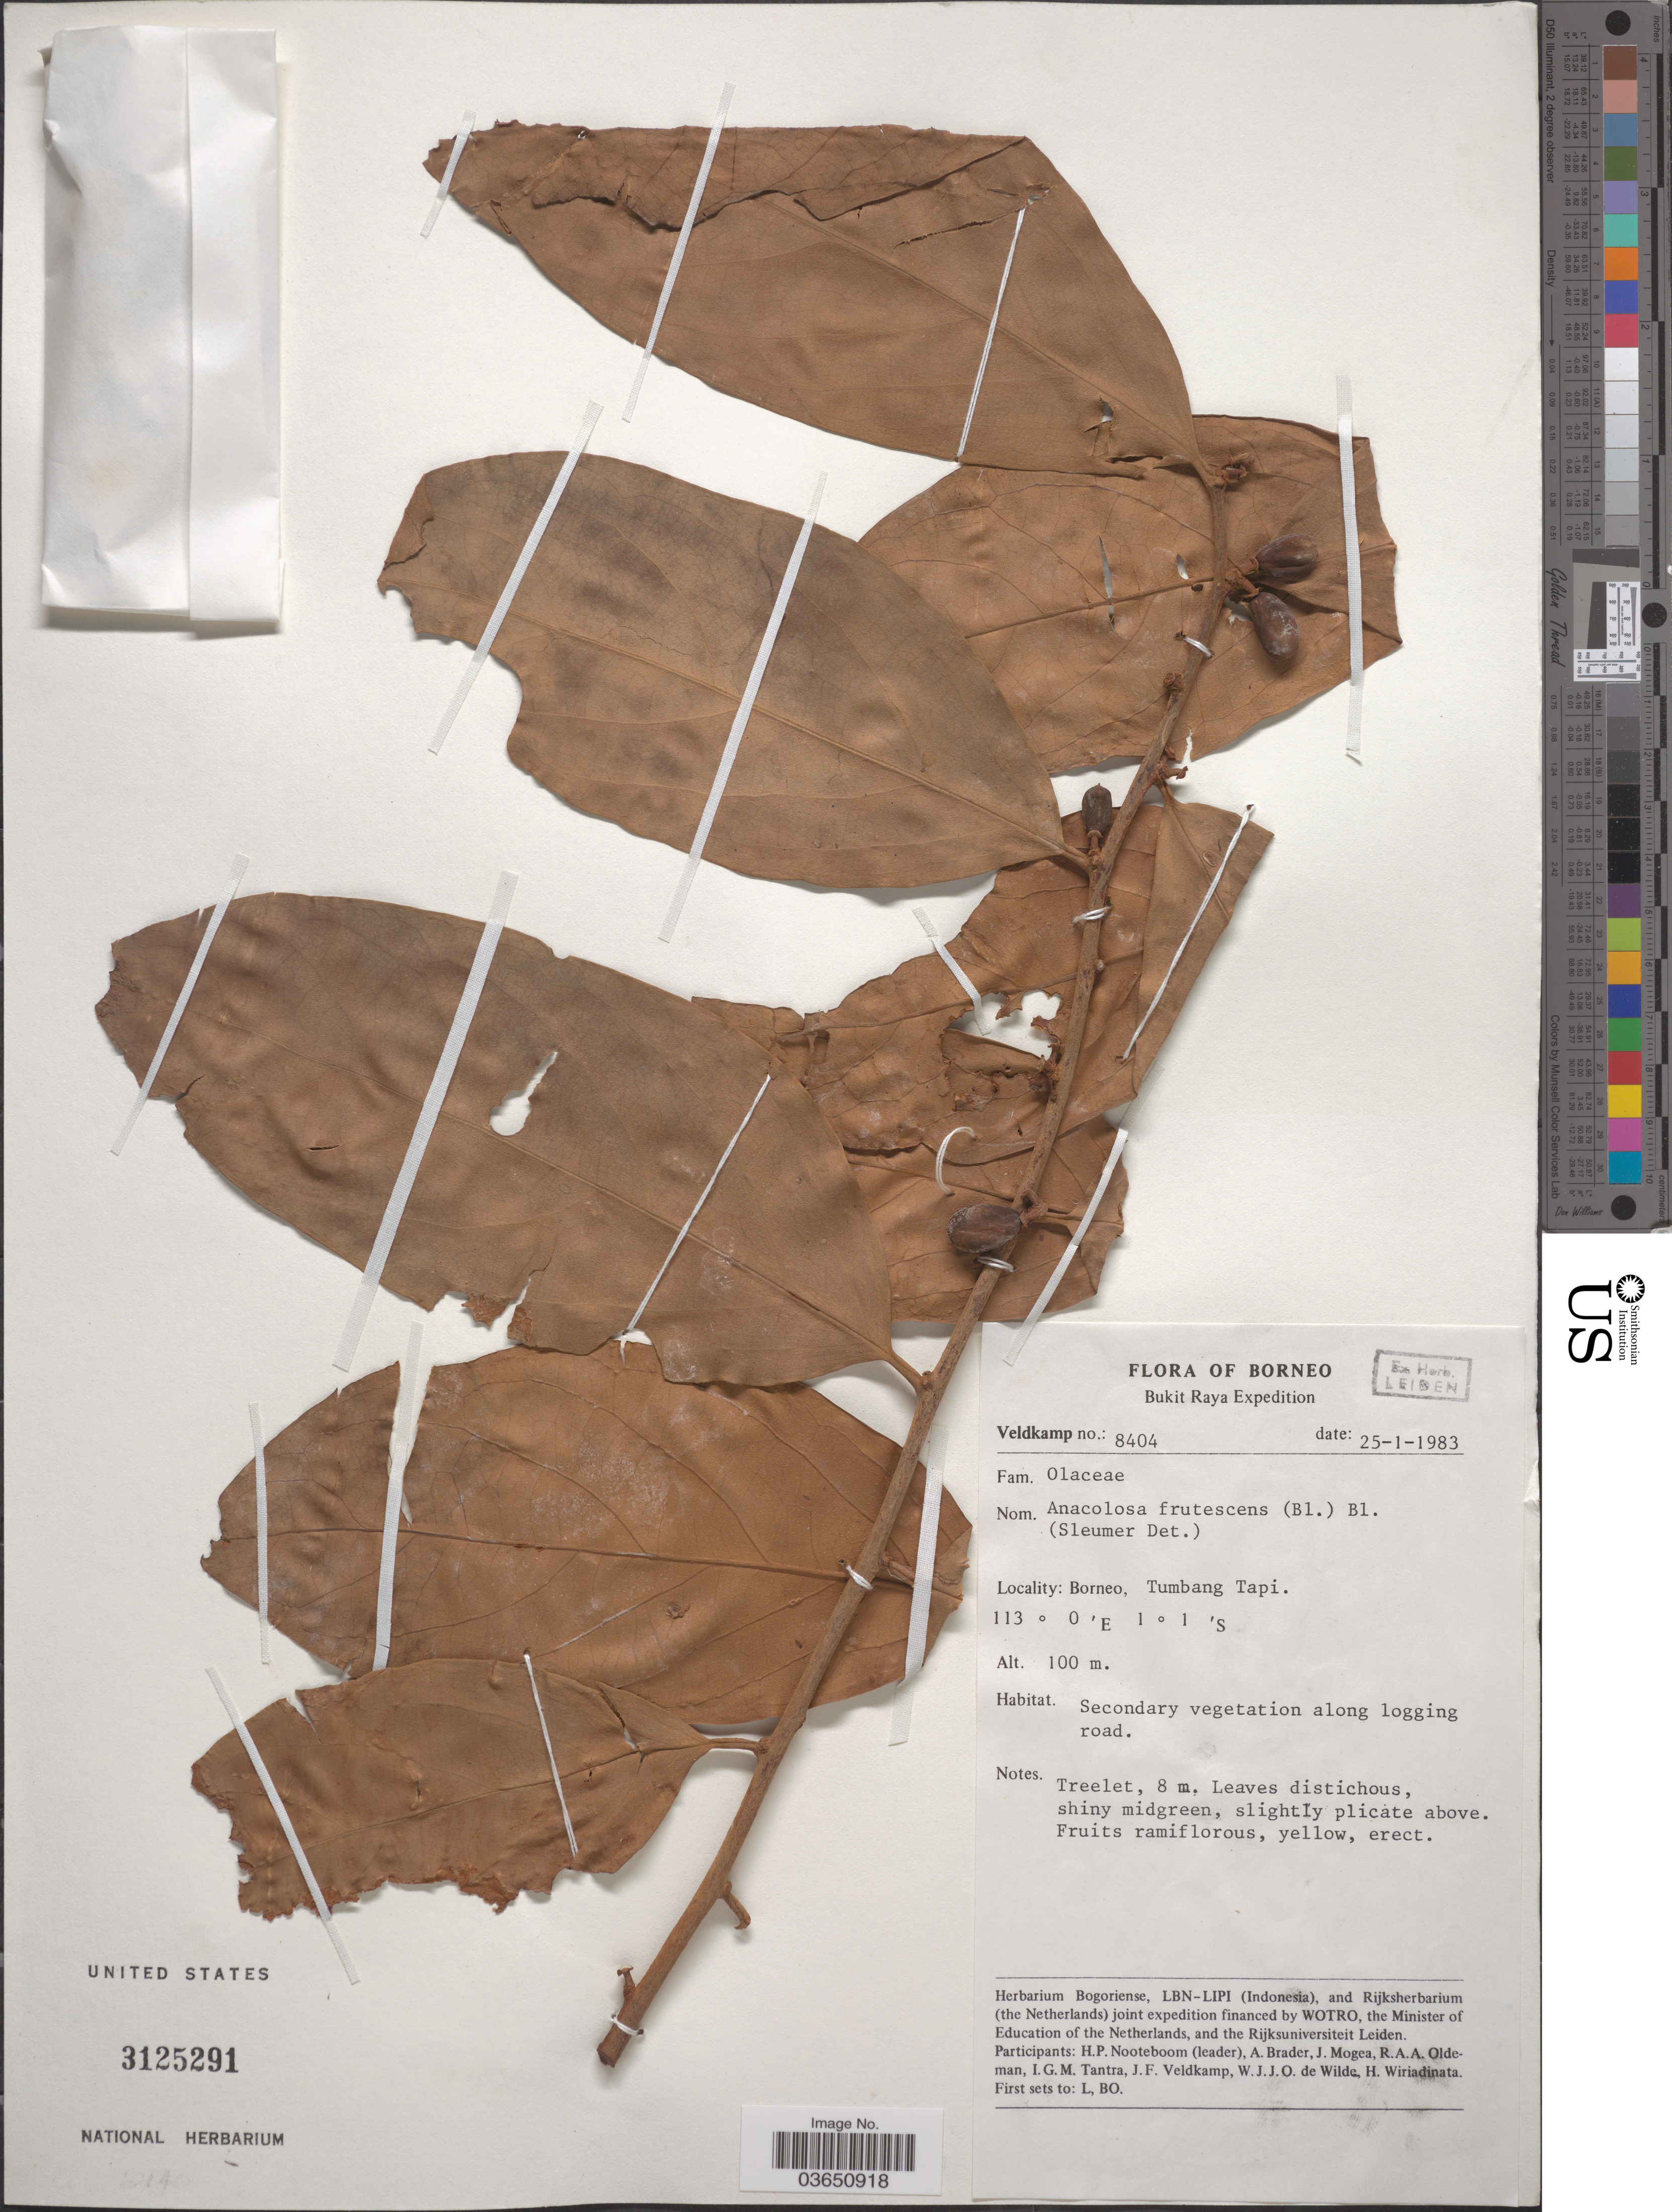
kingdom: Plantae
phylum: Tracheophyta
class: Magnoliopsida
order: Santalales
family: Aptandraceae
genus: Anacolosa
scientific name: Anacolosa frutescens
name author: (Blume) Blume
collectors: J. F. Veldkamp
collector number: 8404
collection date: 1983-01-25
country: Indonesia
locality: Borneo, Tumbang Tapi.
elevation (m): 100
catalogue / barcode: US 3125291